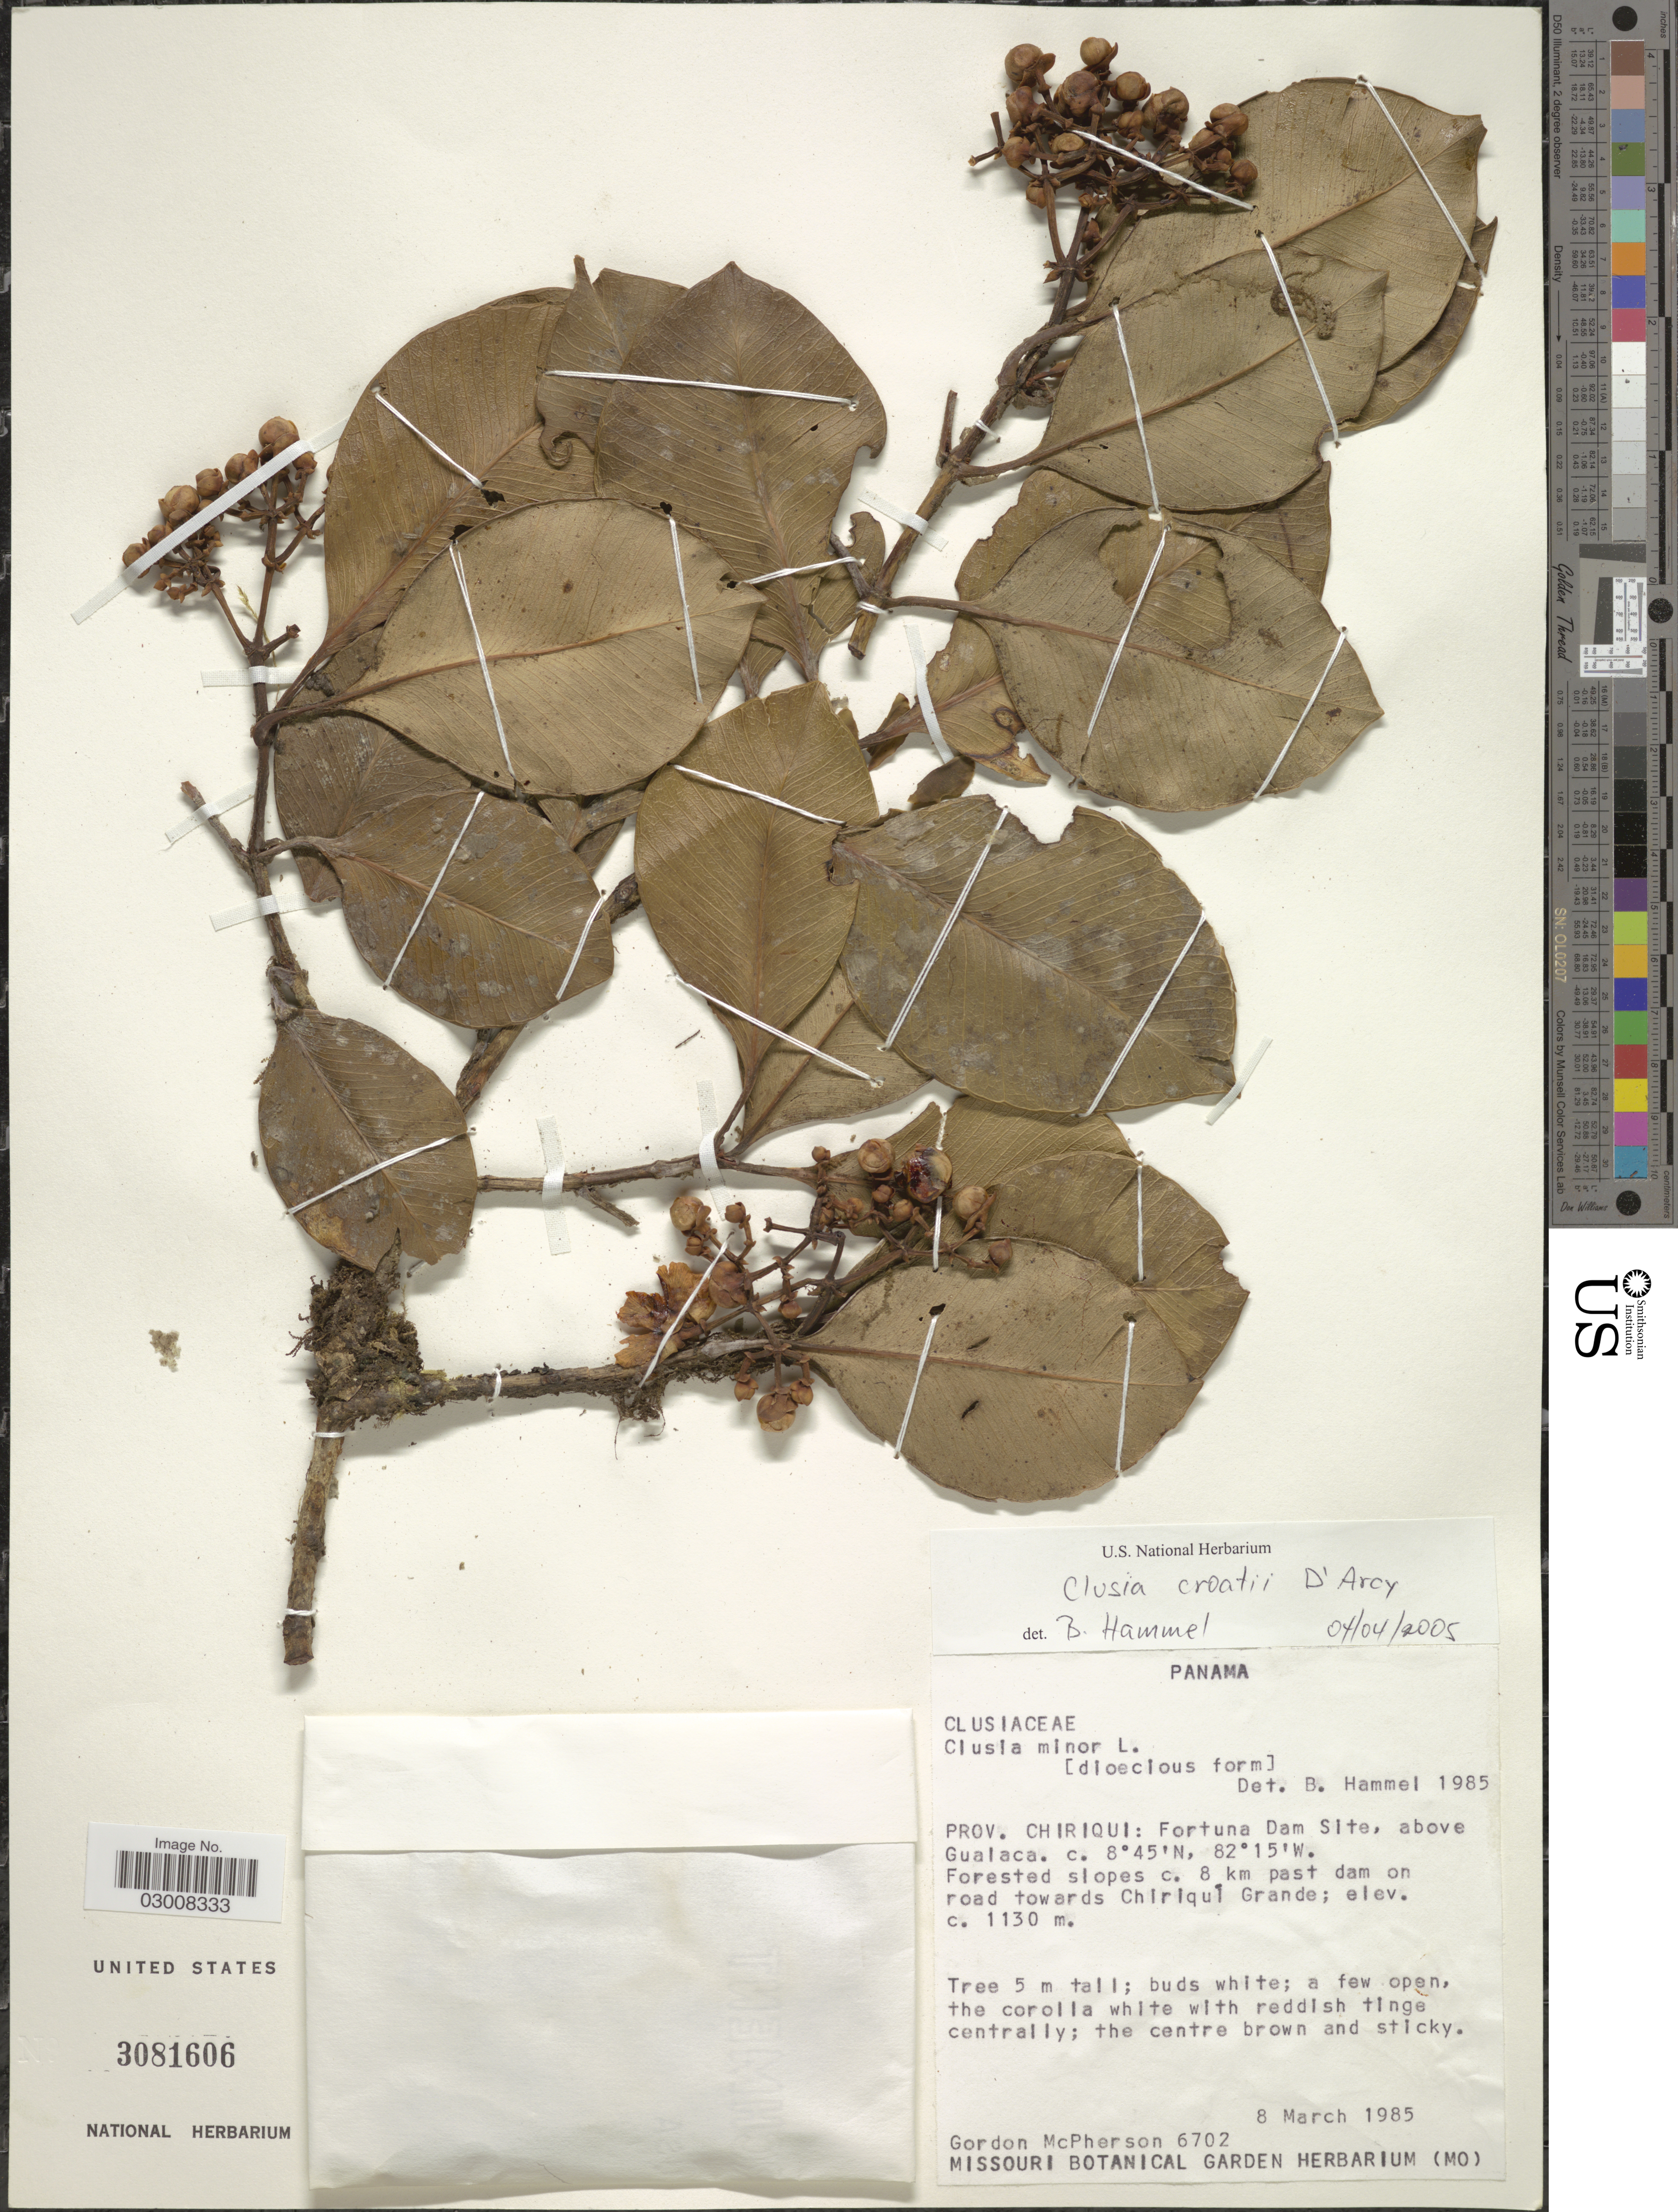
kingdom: Plantae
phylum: Tracheophyta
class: Magnoliopsida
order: Malpighiales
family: Clusiaceae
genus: Clusia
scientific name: Clusia croatii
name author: D'Arcy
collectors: G. D. McPherson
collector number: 6702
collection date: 1985-03-08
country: Panama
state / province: Chiriqui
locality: Fortuna Dam Site, above Gualaca. Forested slopes c. 8 km past dam on road towards Chiriqui Grande.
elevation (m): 1130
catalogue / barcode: US 3081606